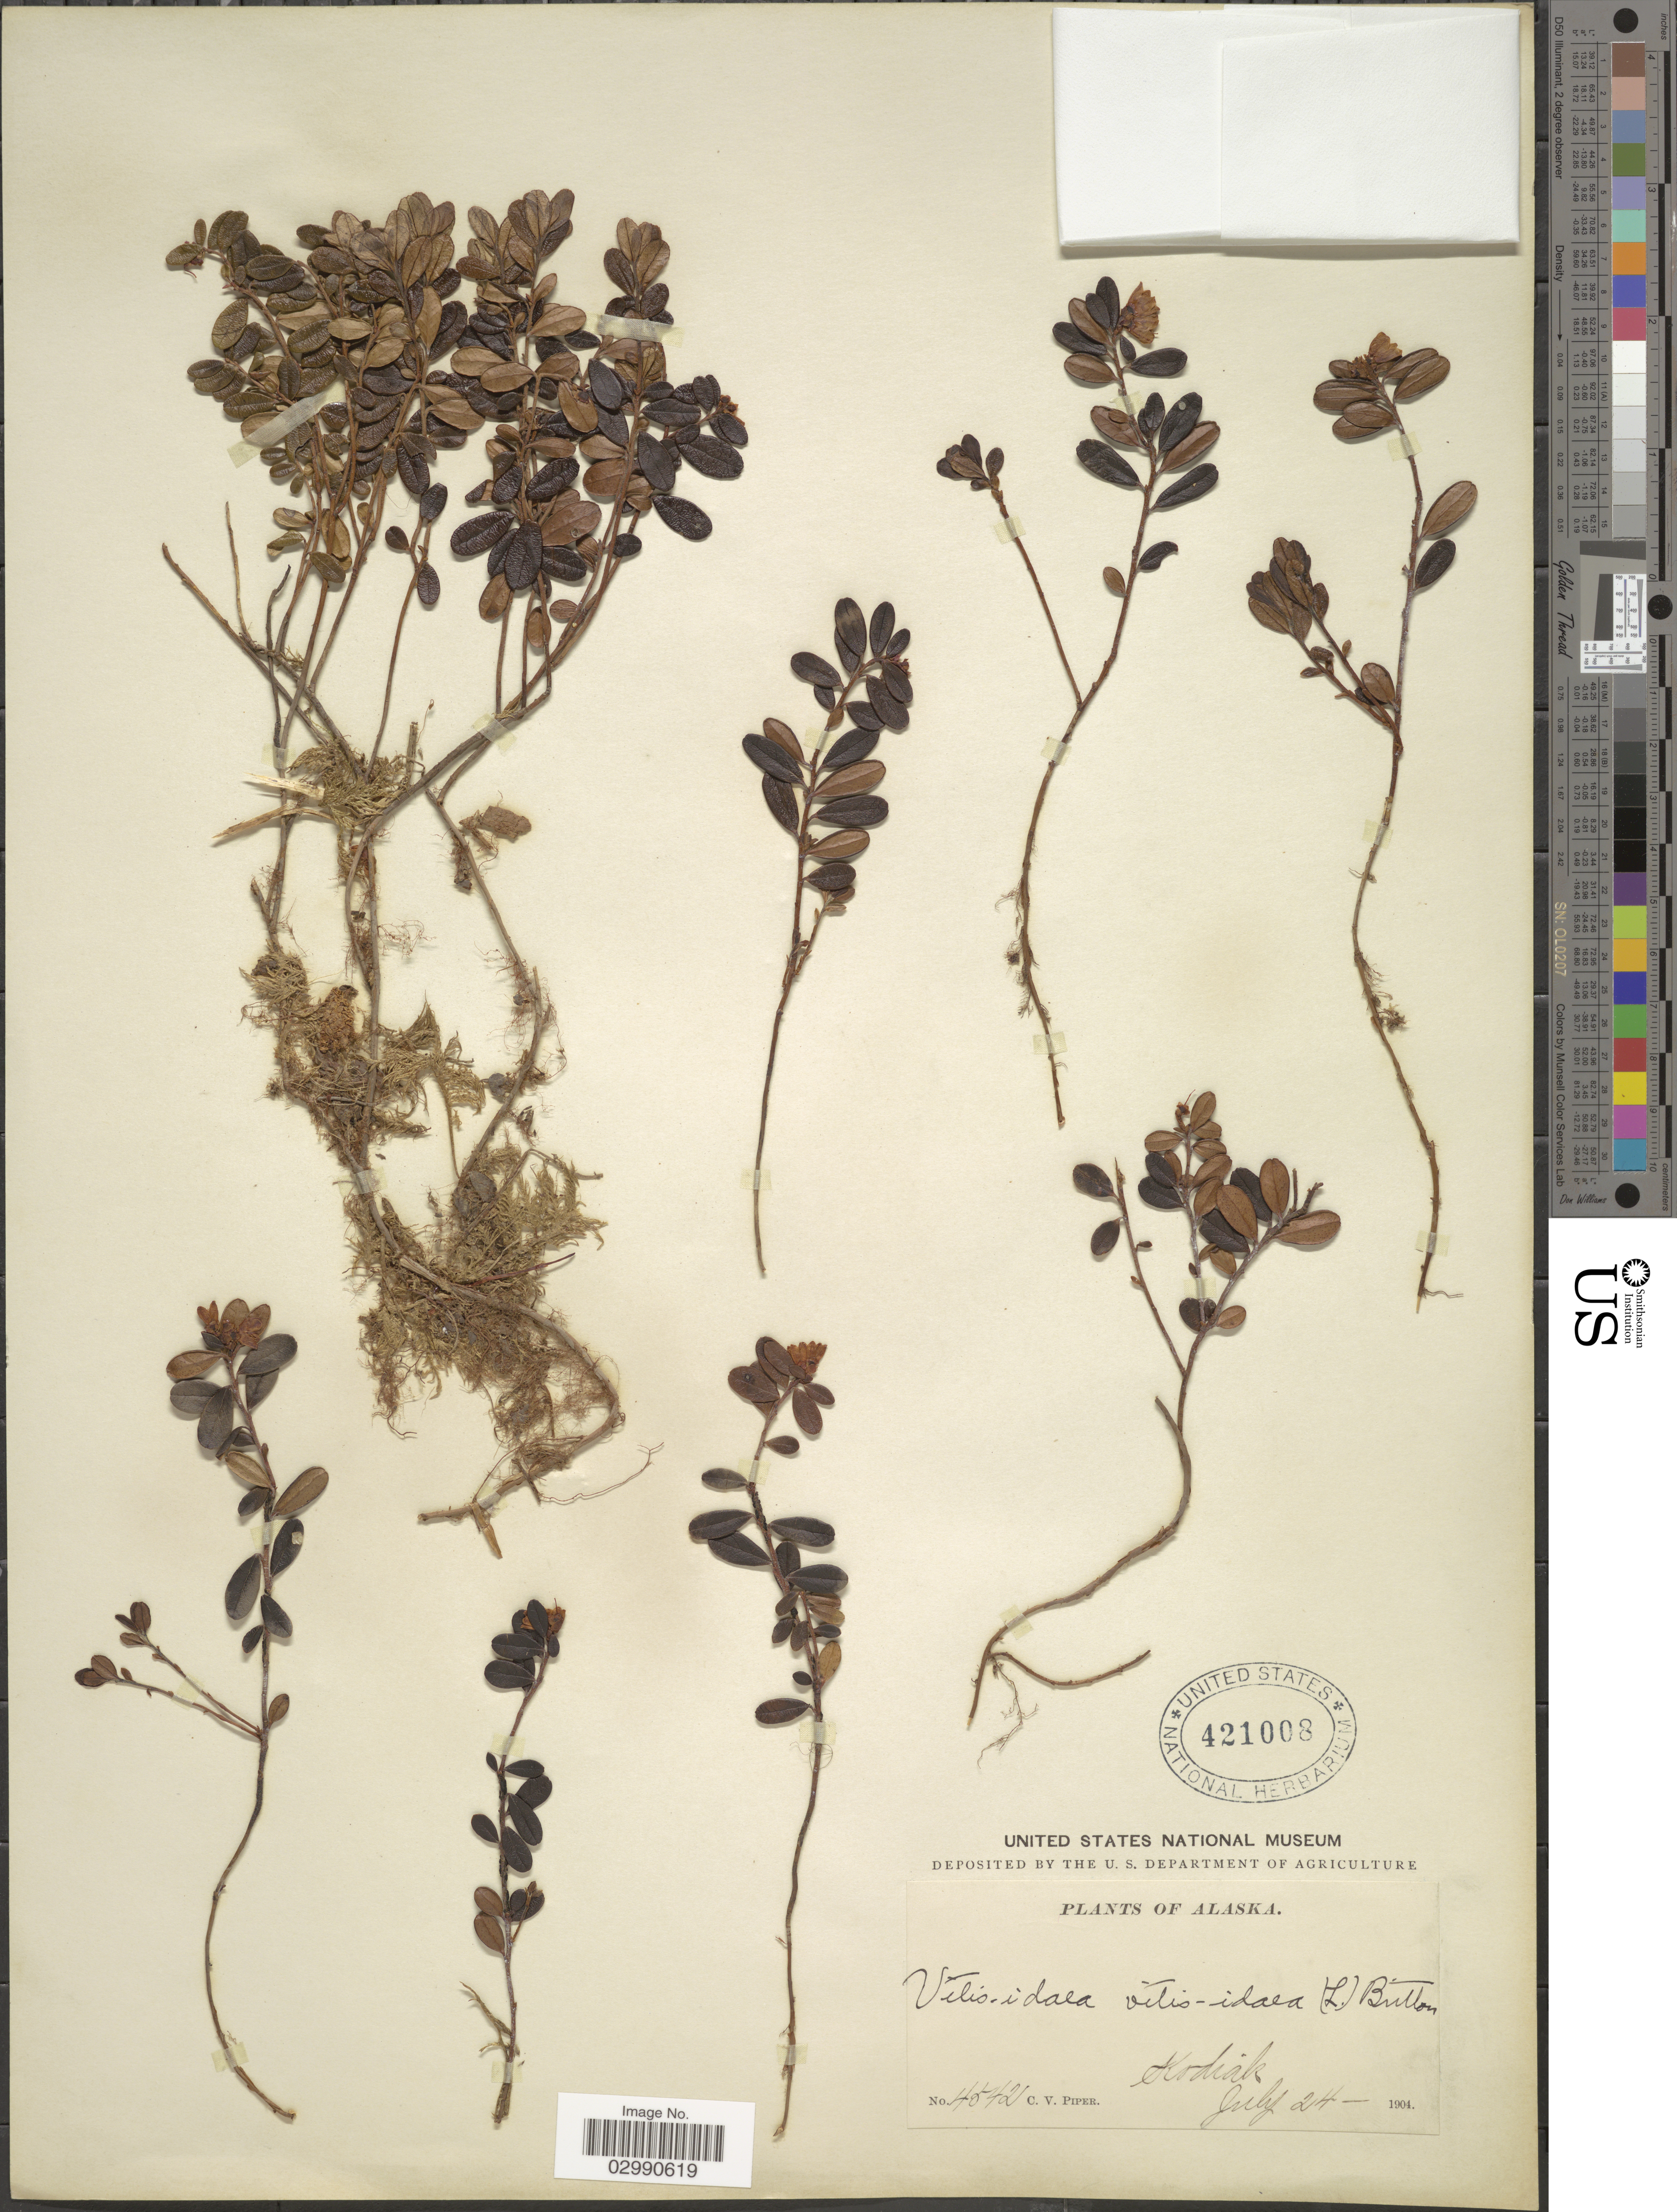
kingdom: Plantae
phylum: Tracheophyta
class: Magnoliopsida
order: Ericales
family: Ericaceae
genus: Vaccinium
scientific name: Vaccinium vitis-idaea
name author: L.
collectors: C. V. Piper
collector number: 4542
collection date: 1904-07-24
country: United States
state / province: Alaska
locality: Kodiak.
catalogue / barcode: US 421008